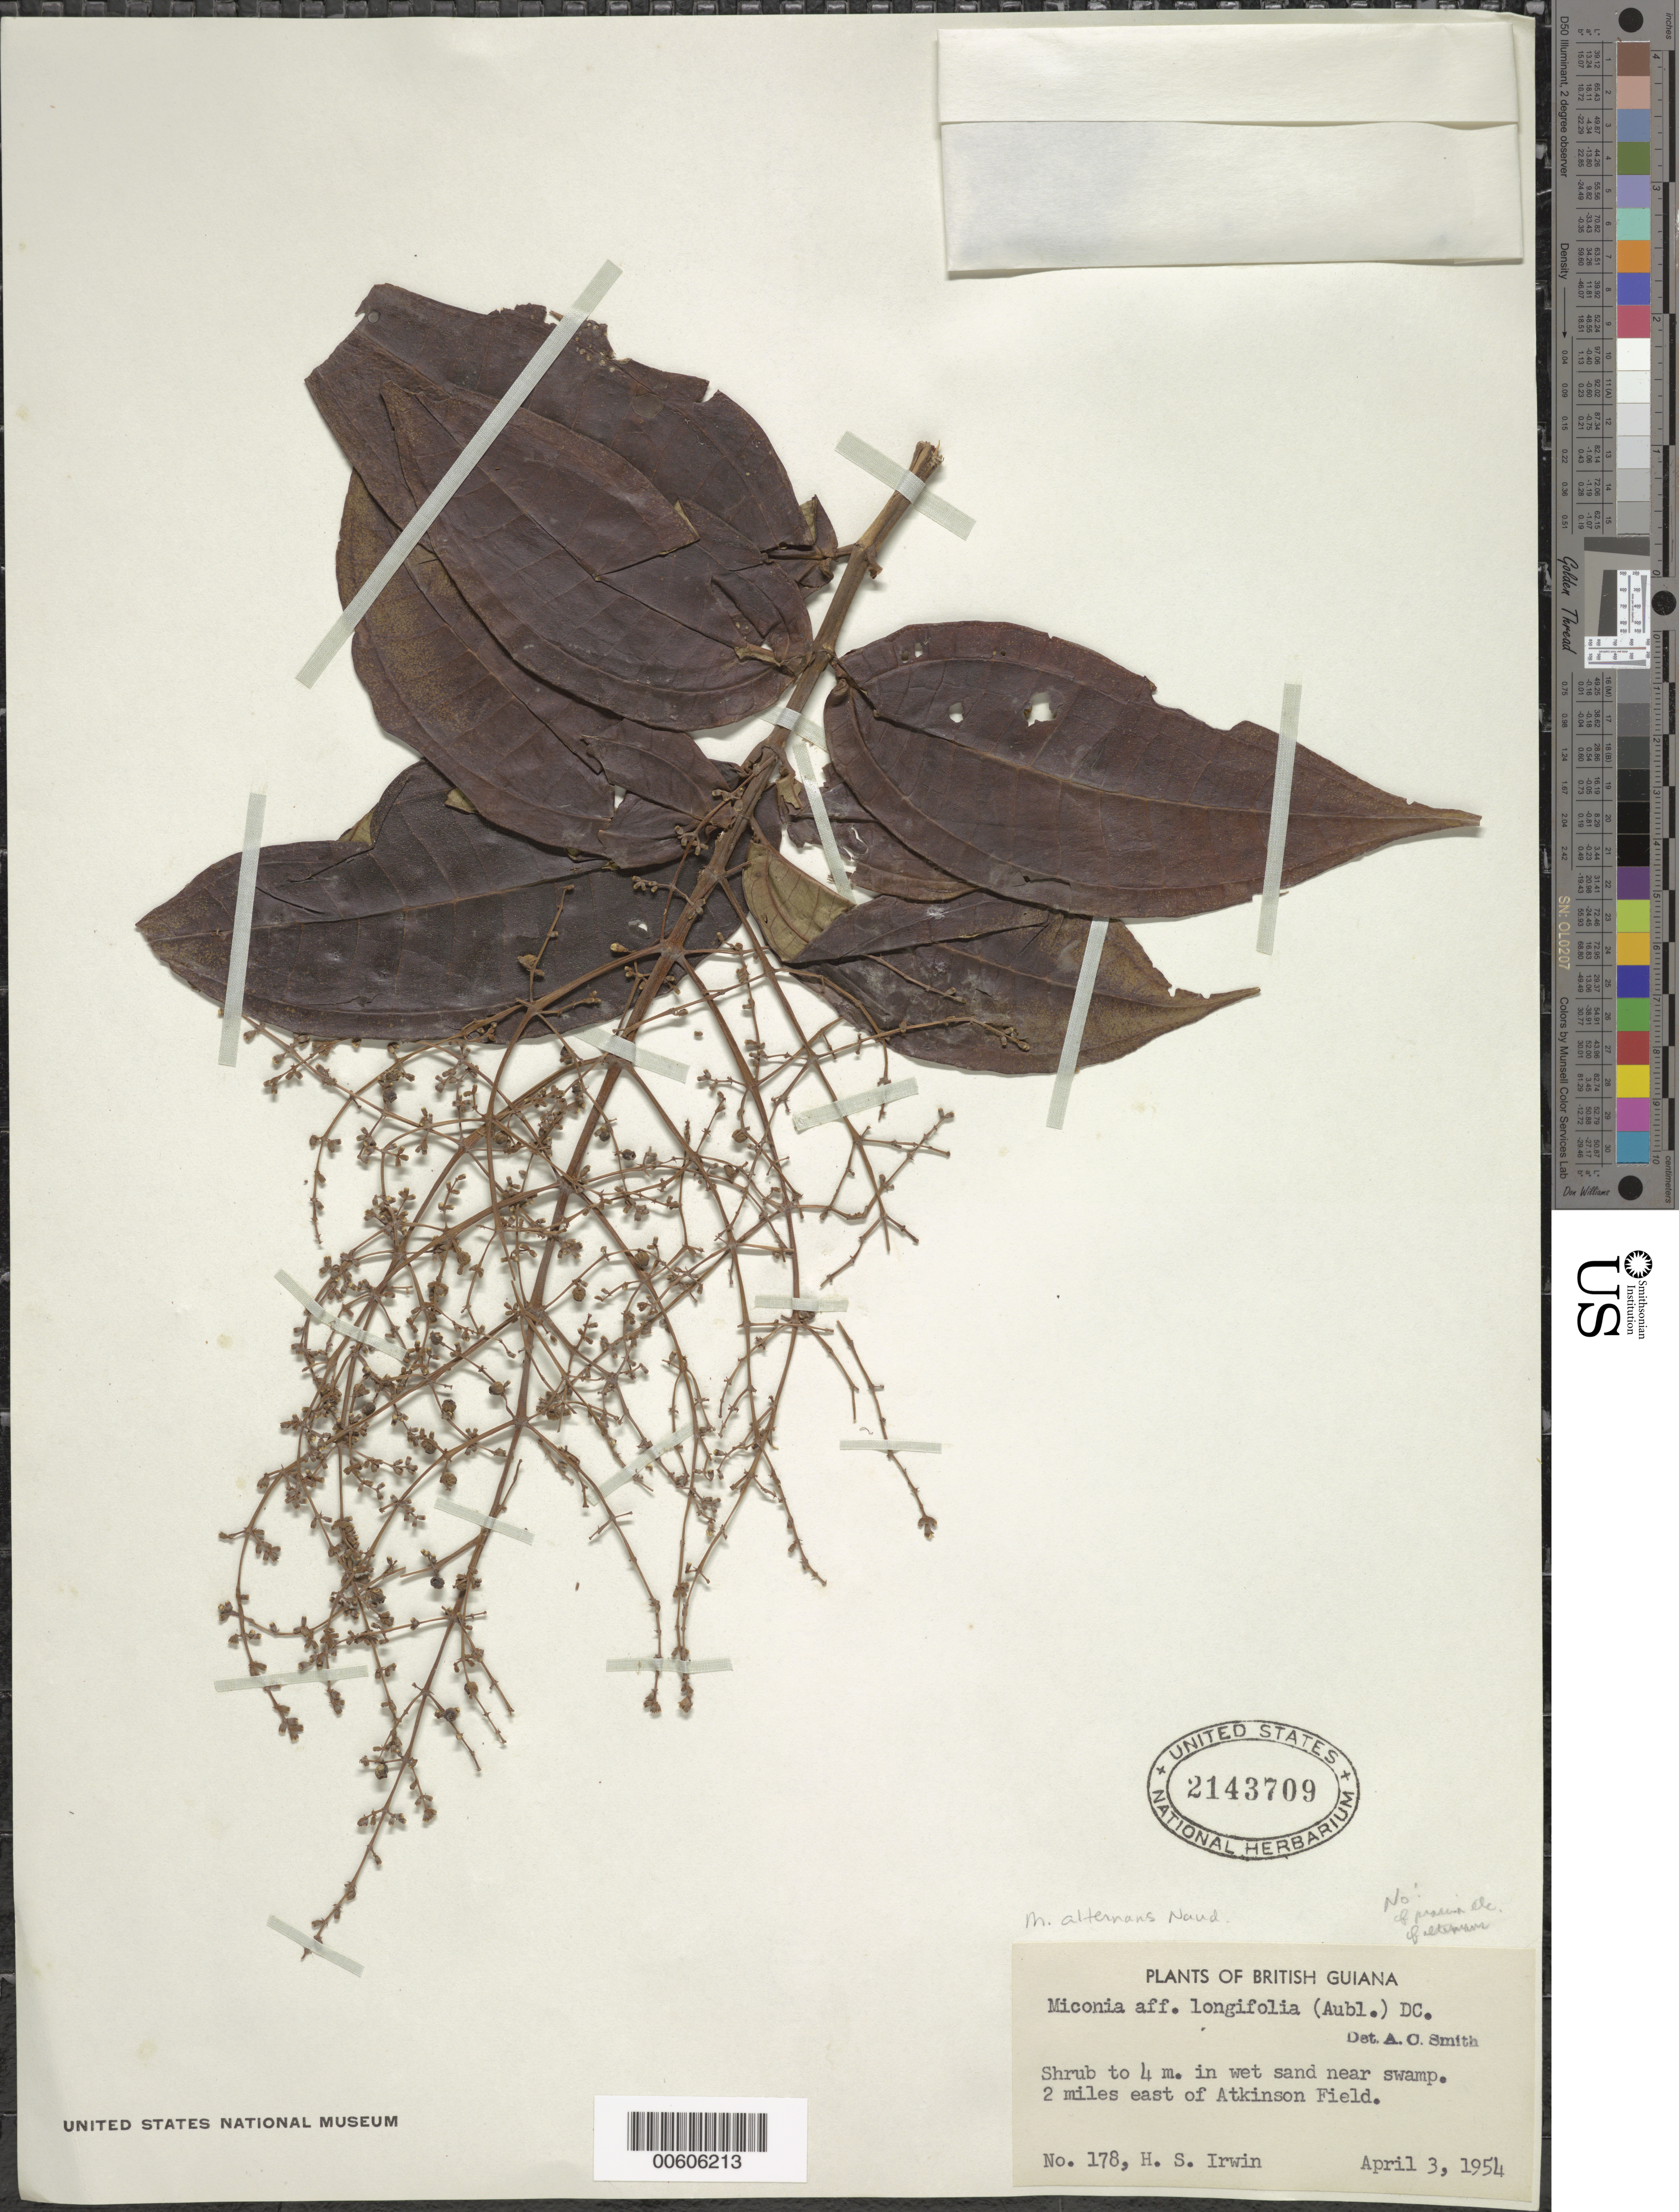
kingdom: Plantae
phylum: Tracheophyta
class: Magnoliopsida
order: Myrtales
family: Melastomataceae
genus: Miconia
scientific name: Miconia alternans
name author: Naudin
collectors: H. Irwin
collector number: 178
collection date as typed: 3-Apr-54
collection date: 1954-04-03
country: Guyana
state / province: Demerara-Mahaica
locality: Atkinson Field, 2 mi. E of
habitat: Wet sand near swamp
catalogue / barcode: US 2143709